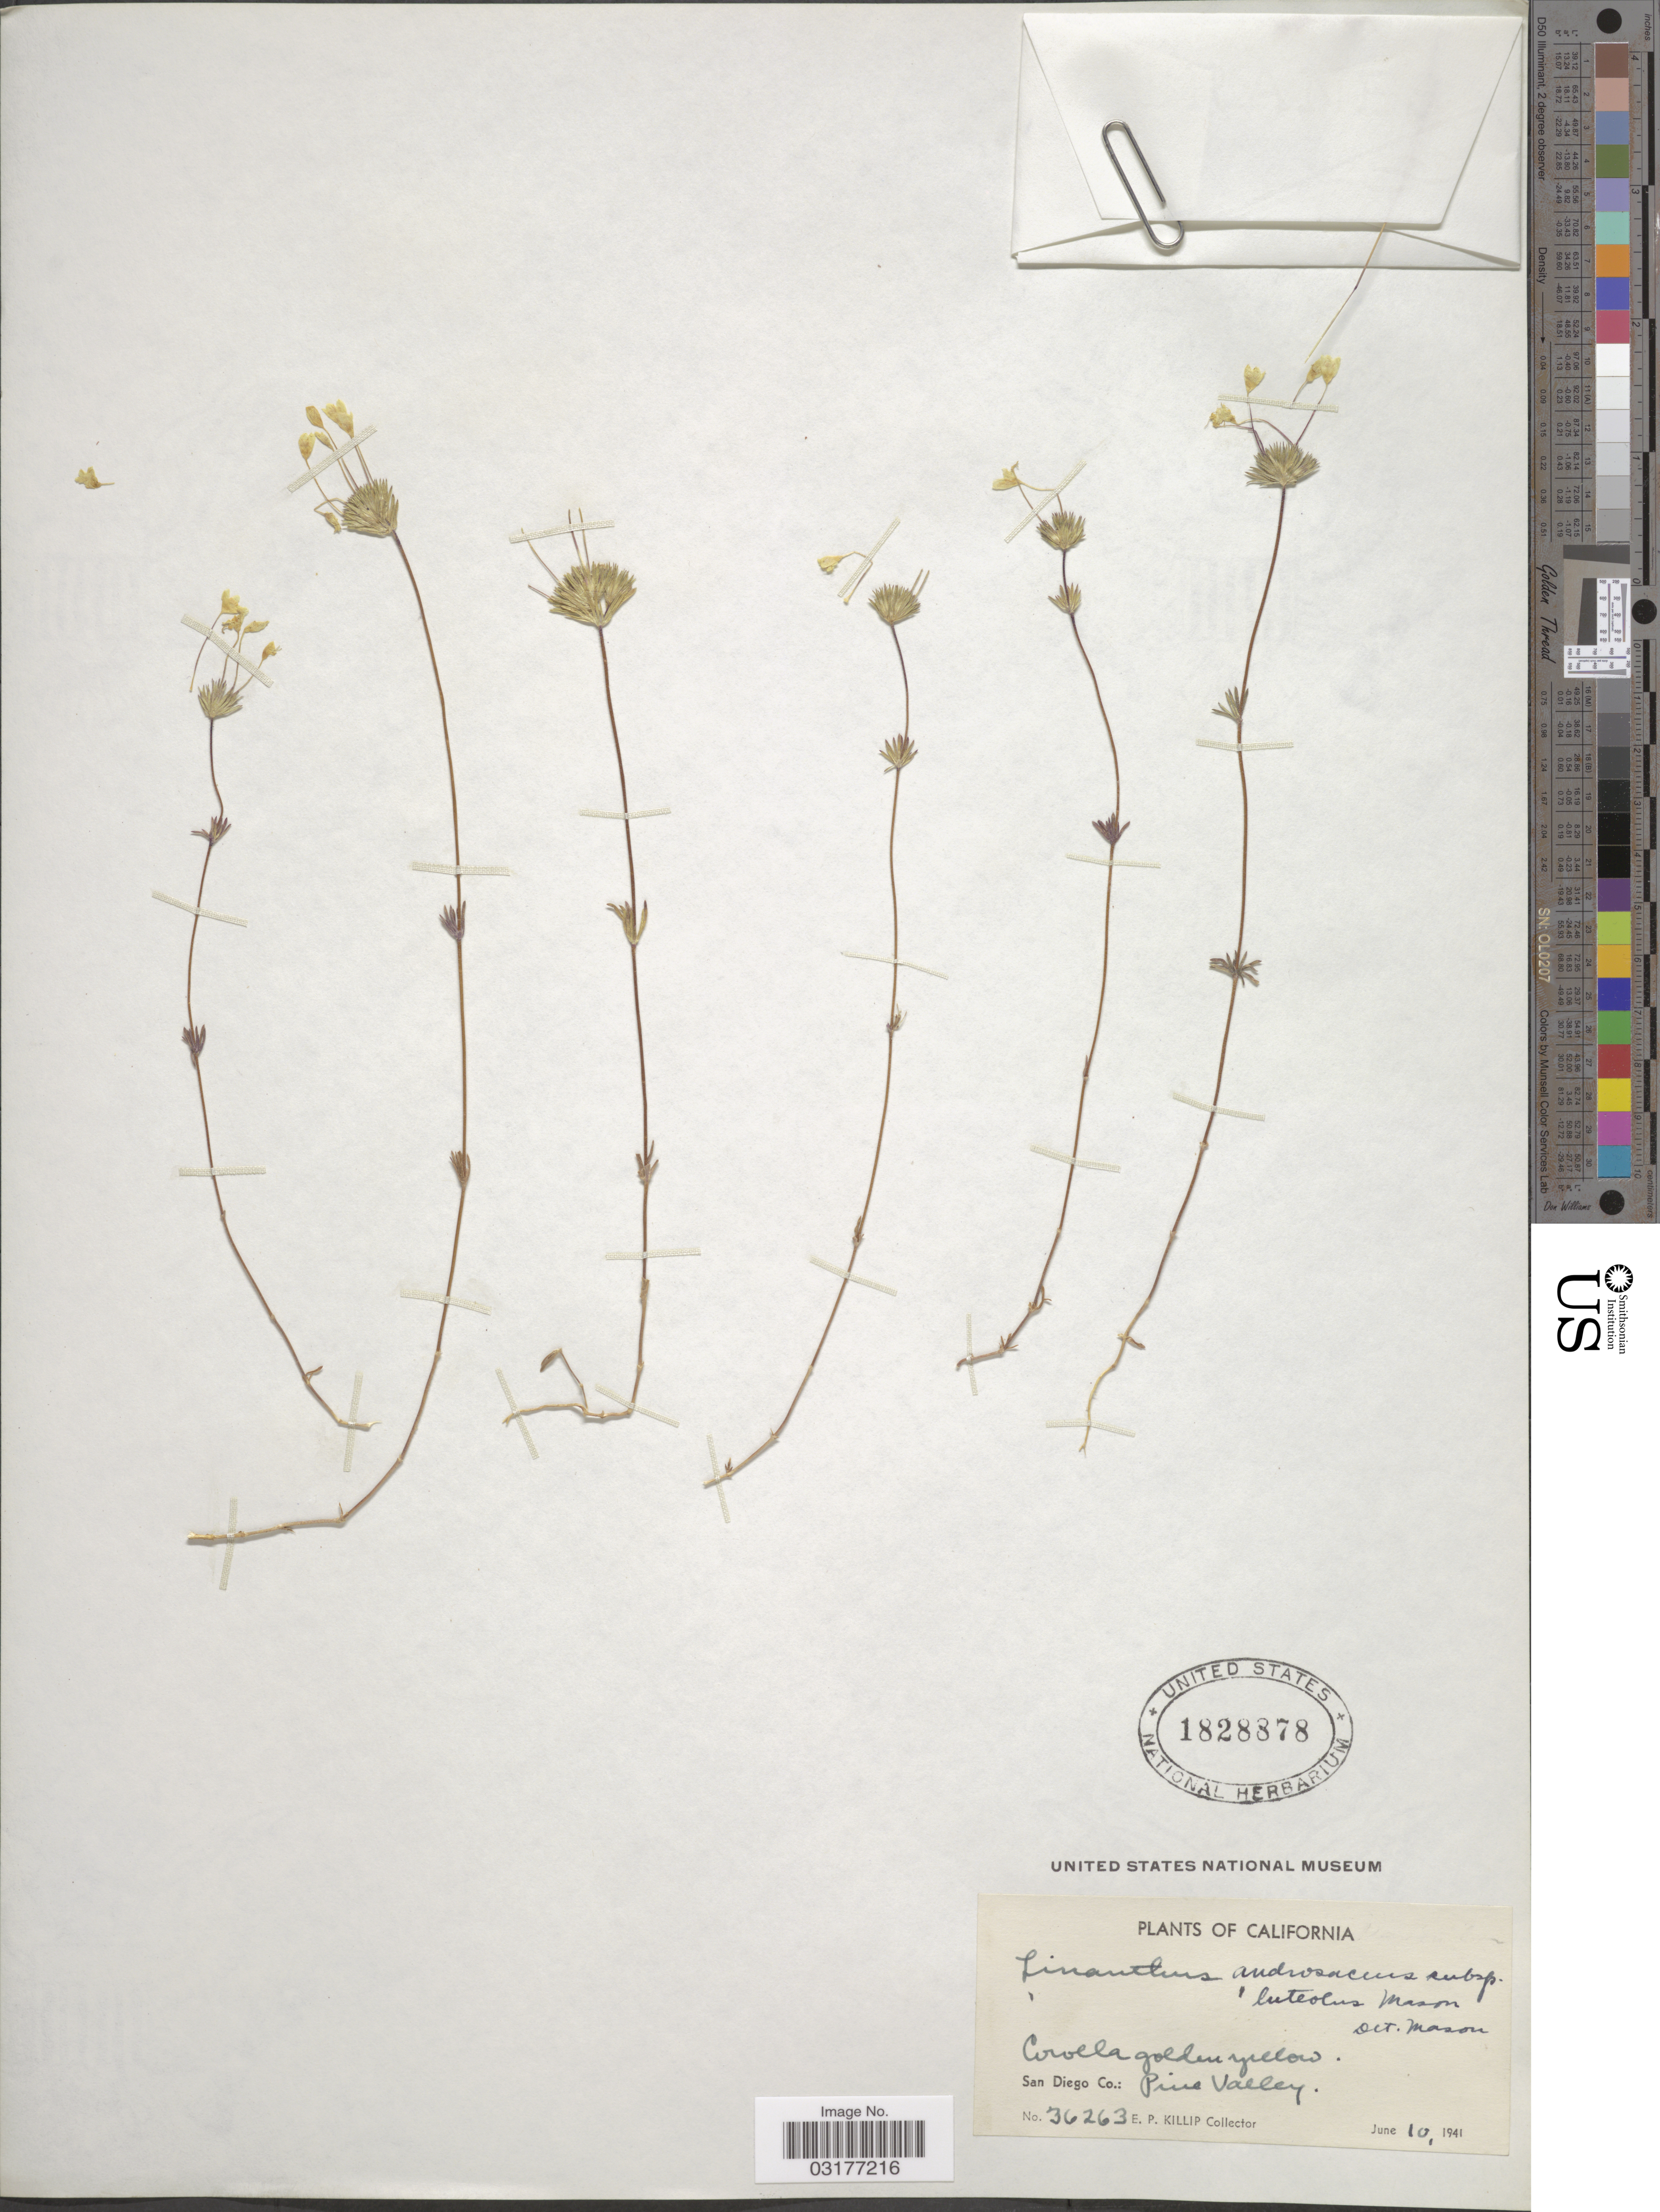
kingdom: Plantae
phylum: Tracheophyta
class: Magnoliopsida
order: Ericales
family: Polemoniaceae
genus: Leptosiphon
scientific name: Leptosiphon parviflorus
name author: Benth.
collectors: E. P. Killip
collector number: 36263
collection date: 1941-06-10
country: United States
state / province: California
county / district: San Diego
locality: San Diego Co.: Pine Valley.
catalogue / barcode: US 1828878